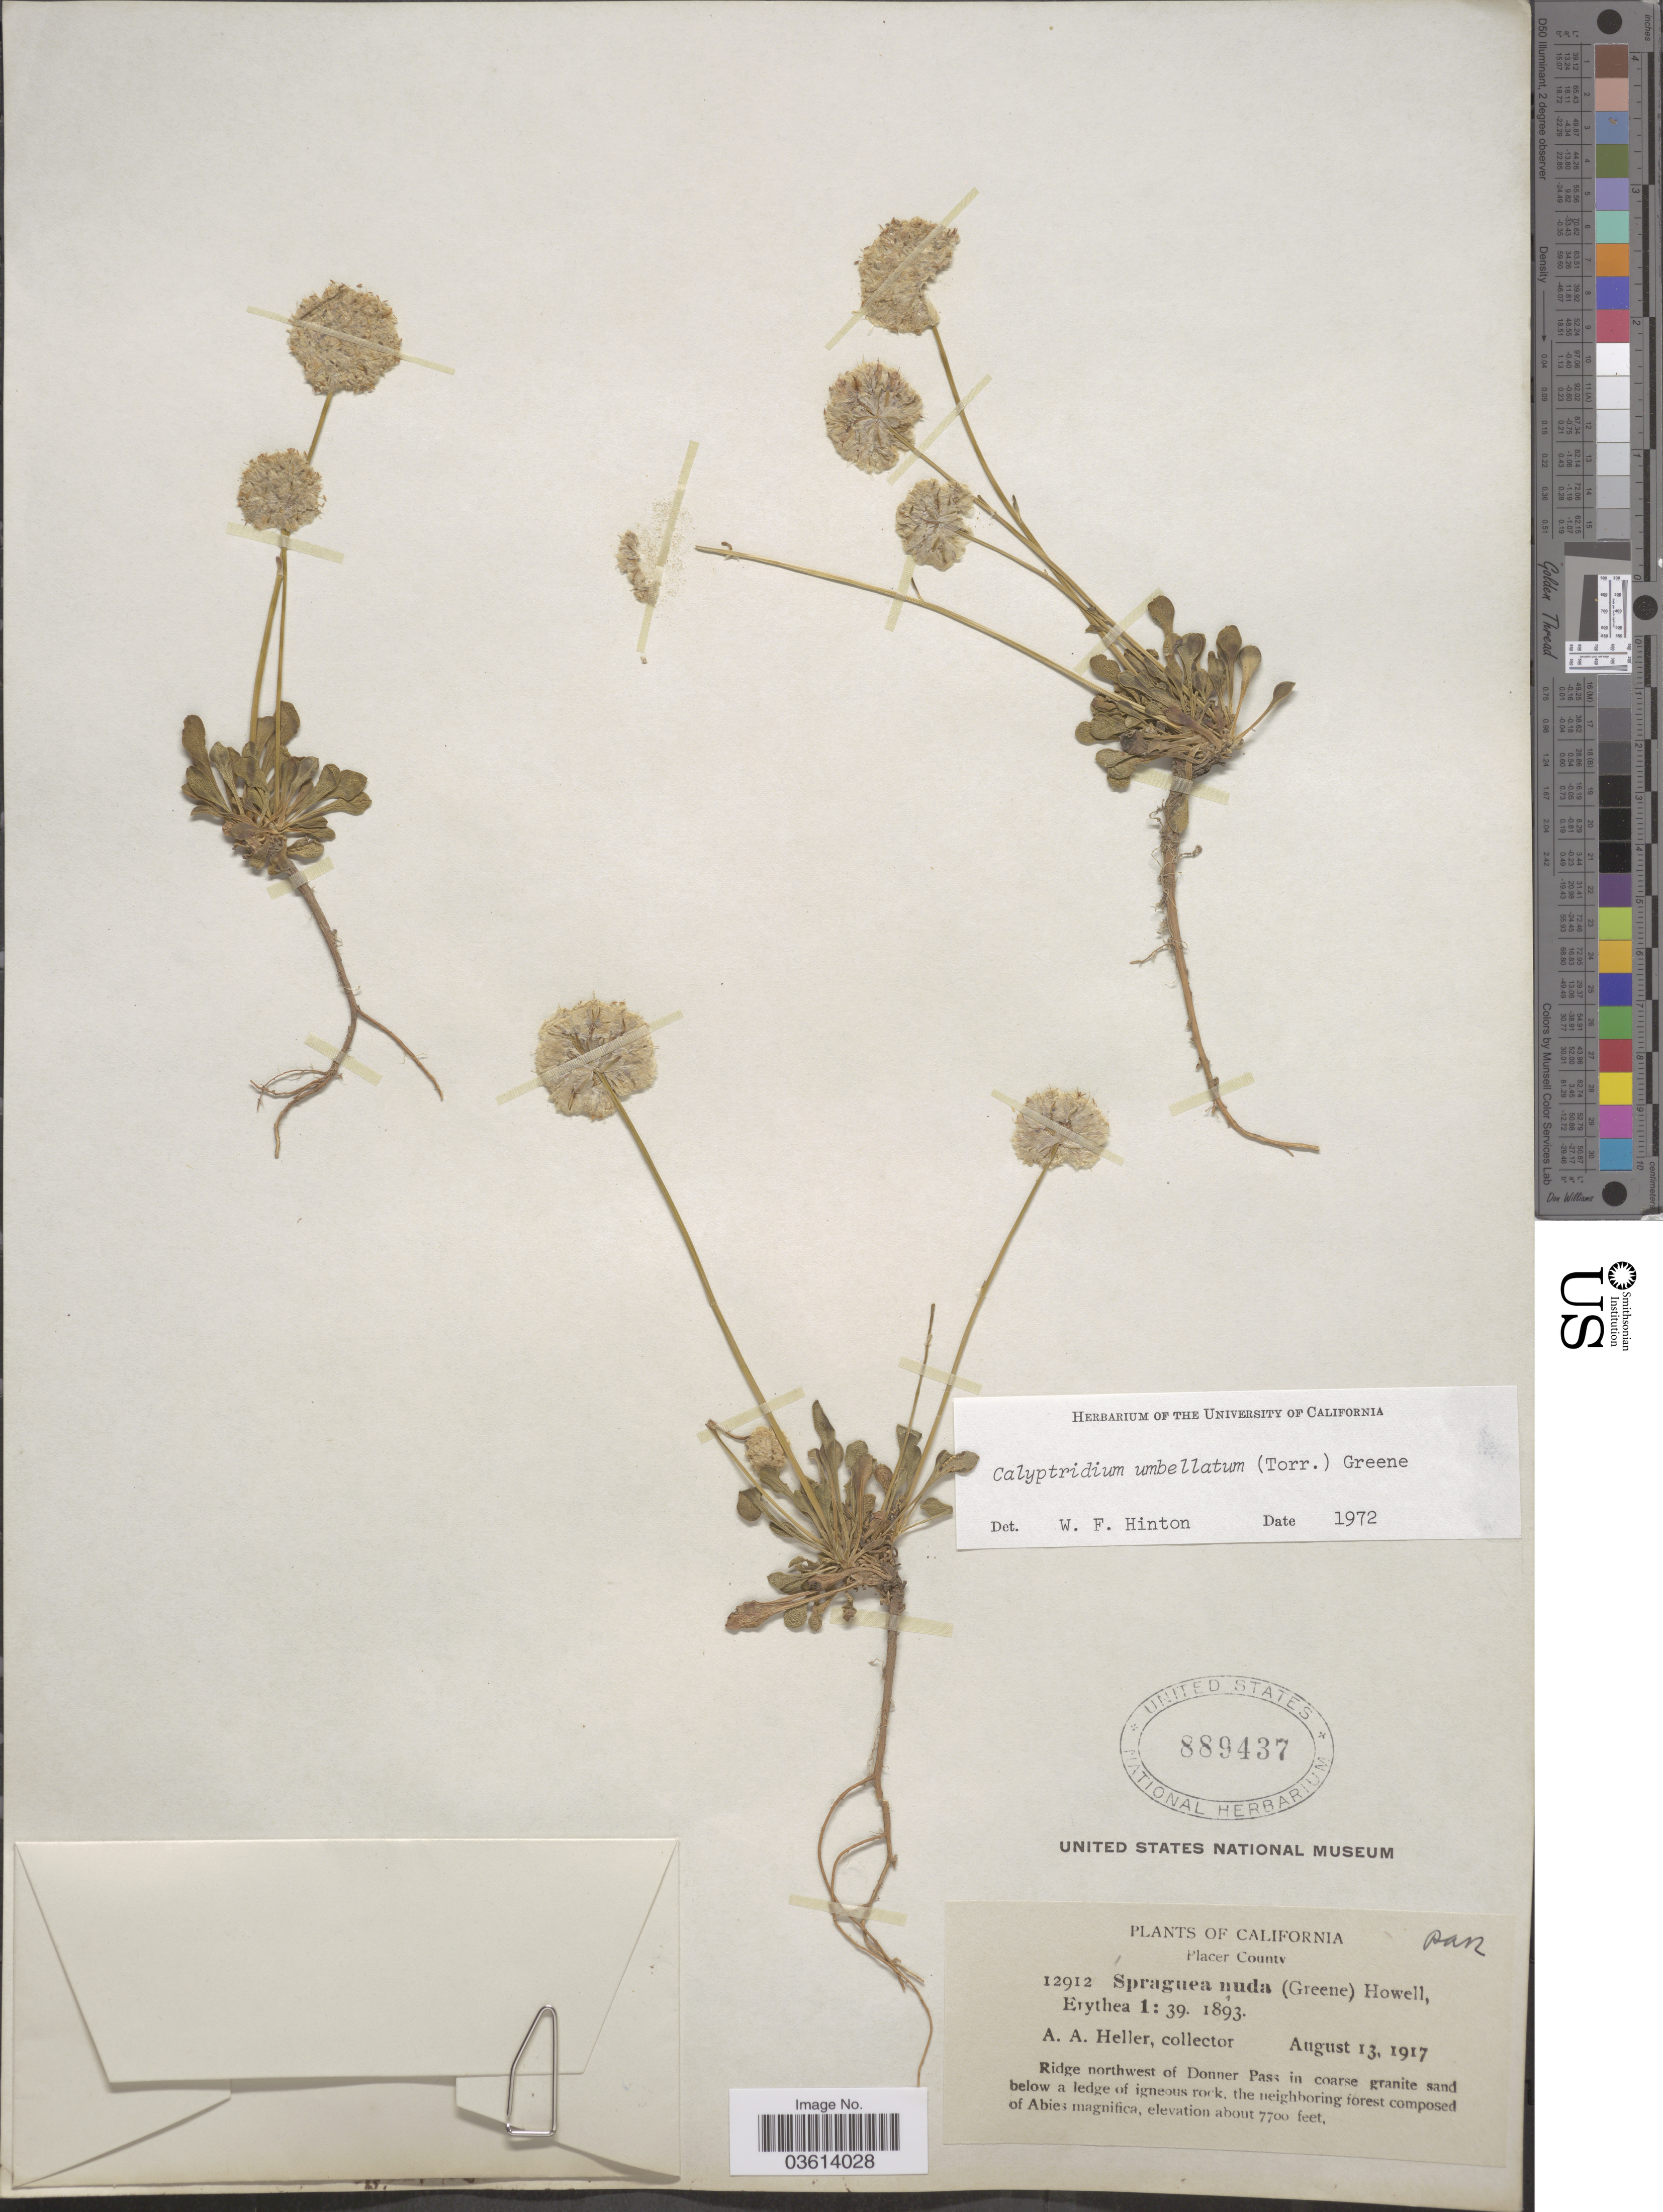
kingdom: Plantae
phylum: Tracheophyta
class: Magnoliopsida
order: Caryophyllales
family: Montiaceae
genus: Calyptridium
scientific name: Calyptridium umbellatum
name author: (Torr.) Greene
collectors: A. A. Heller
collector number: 12912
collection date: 1917-08-13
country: United States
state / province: California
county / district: Placer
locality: Placer County. Ridge northwest of Donner Pass.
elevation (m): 2347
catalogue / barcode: US 889437